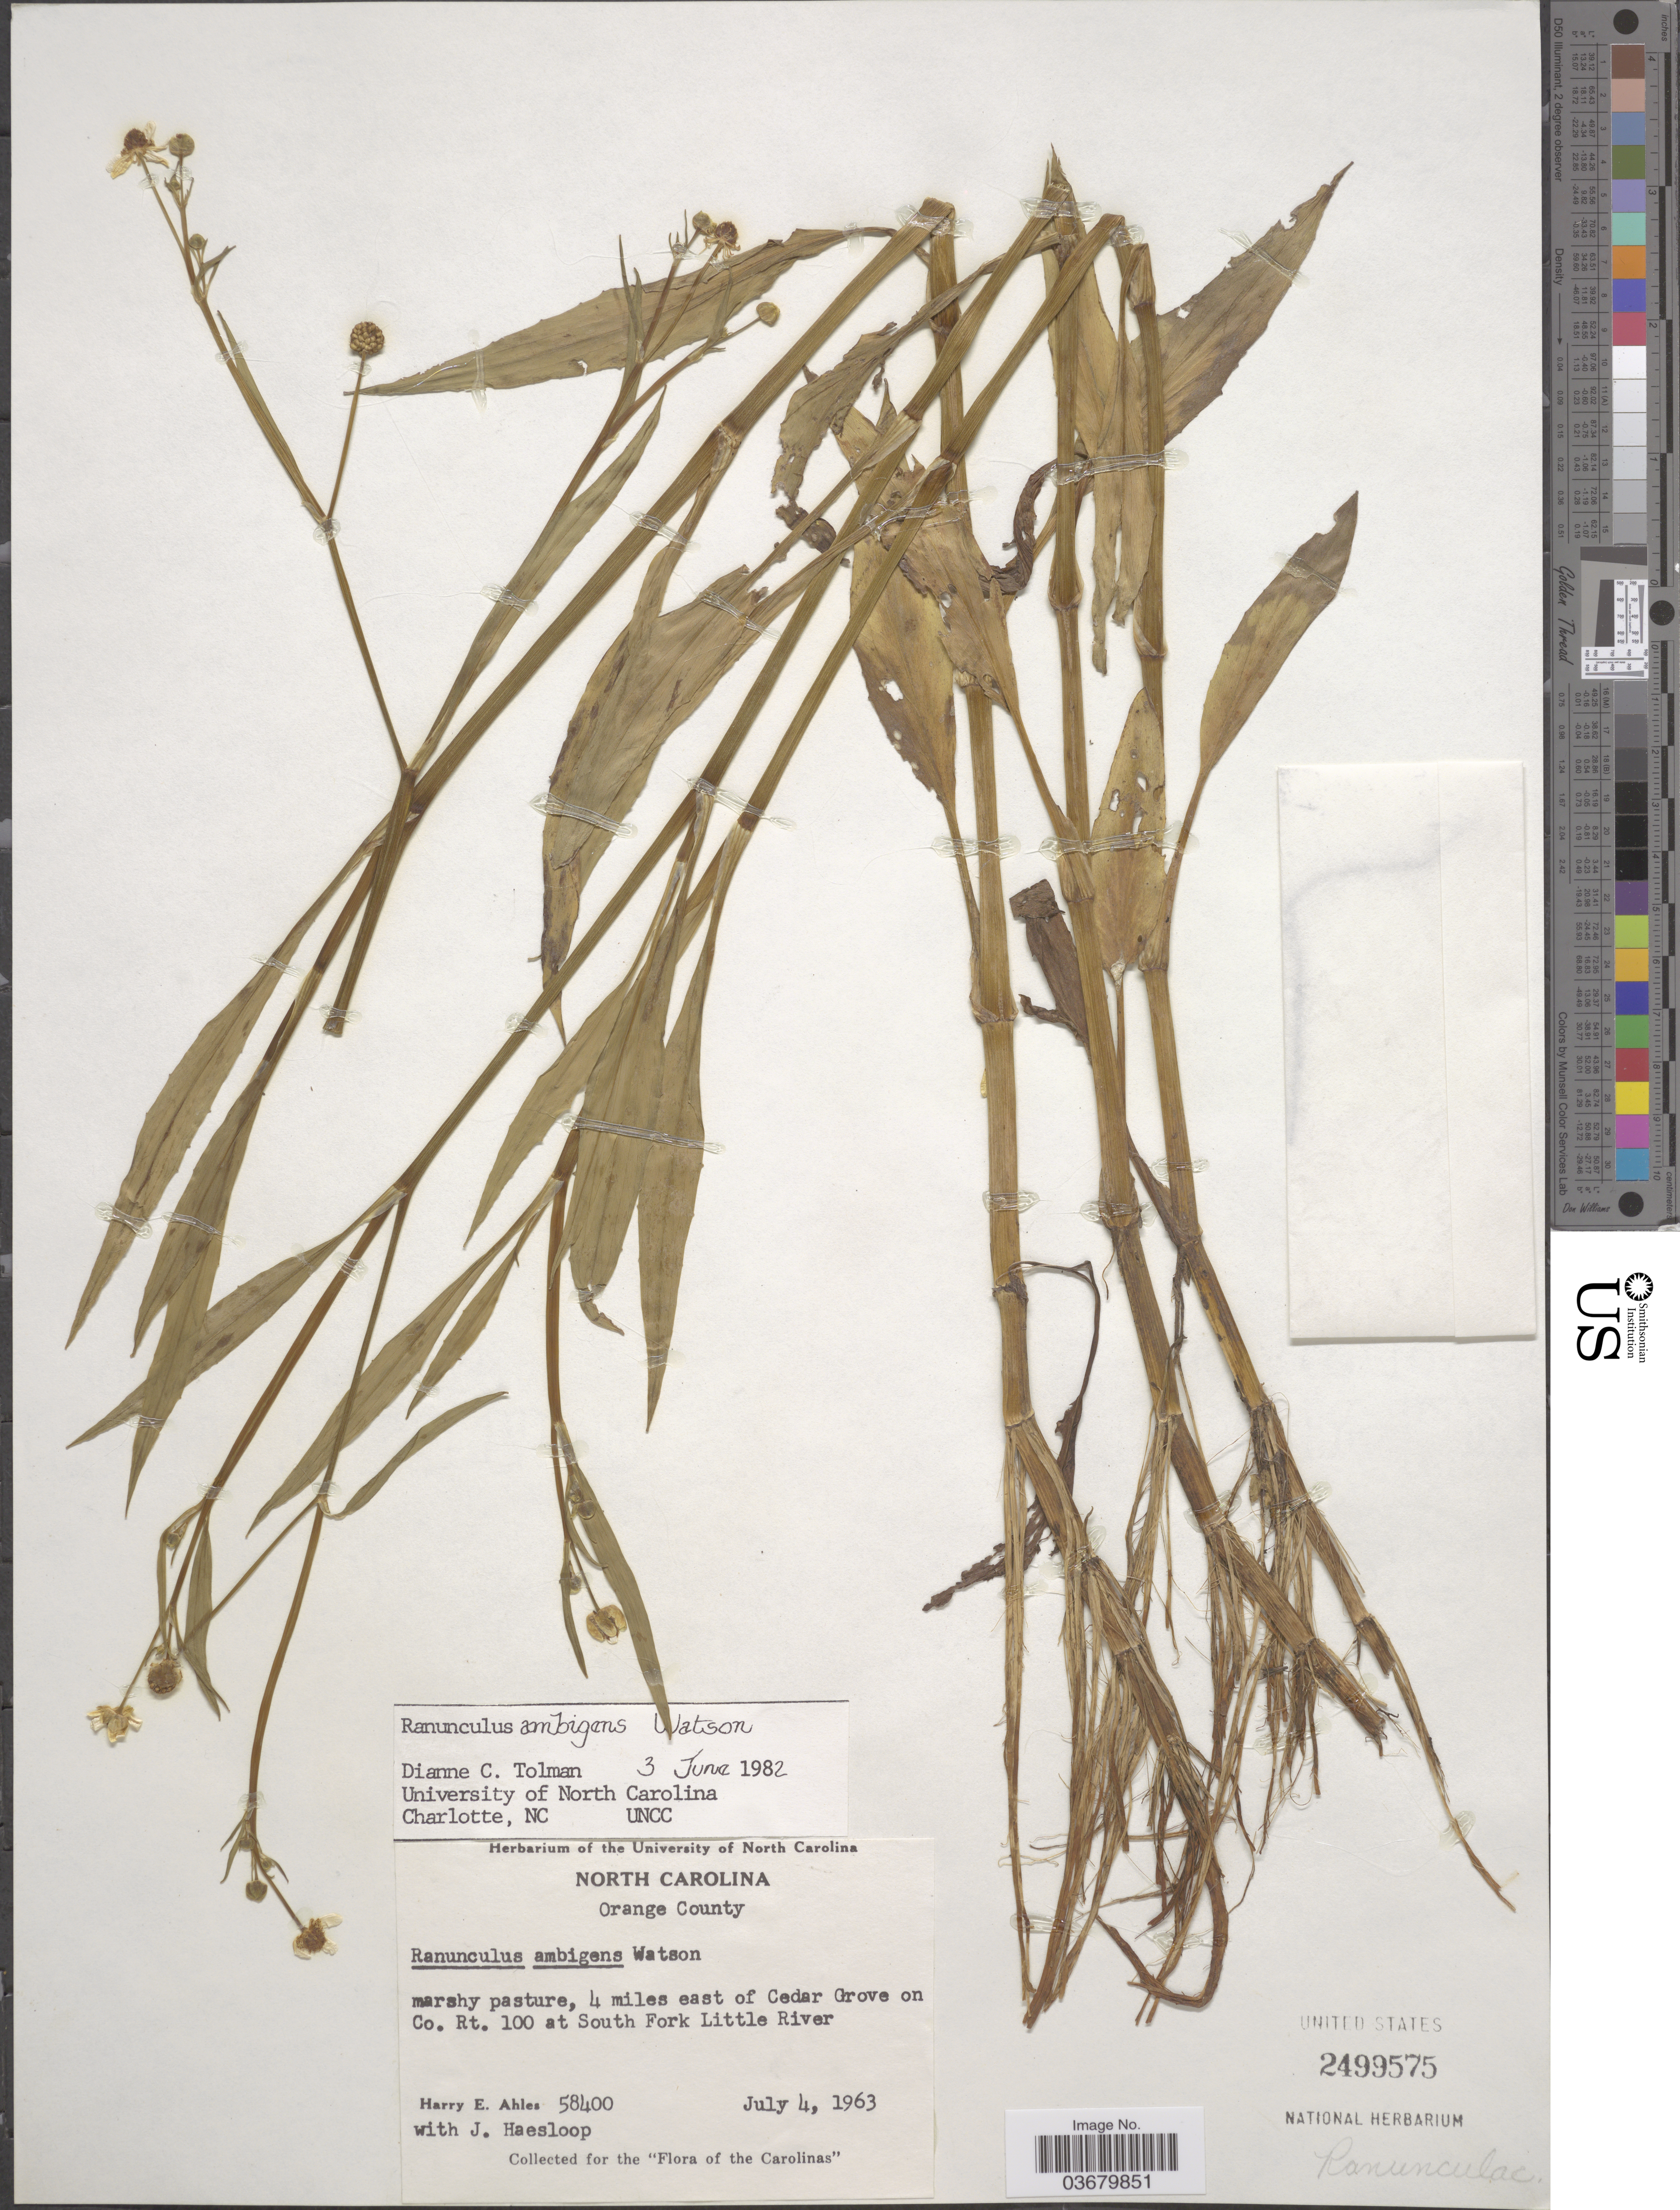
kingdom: Plantae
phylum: Tracheophyta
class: Magnoliopsida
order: Ranunculales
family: Ranunculaceae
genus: Ranunculus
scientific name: Ranunculus ambigens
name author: S. Watson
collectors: H. E. Ahles & J. Haesloop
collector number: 58400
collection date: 1963-07-04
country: United States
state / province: North Carolina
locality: Orange County. 4 miles east of Cedar Grove on Co. Rt. 100 at South Fork Little River. "The Carolinas".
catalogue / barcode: US 2499575